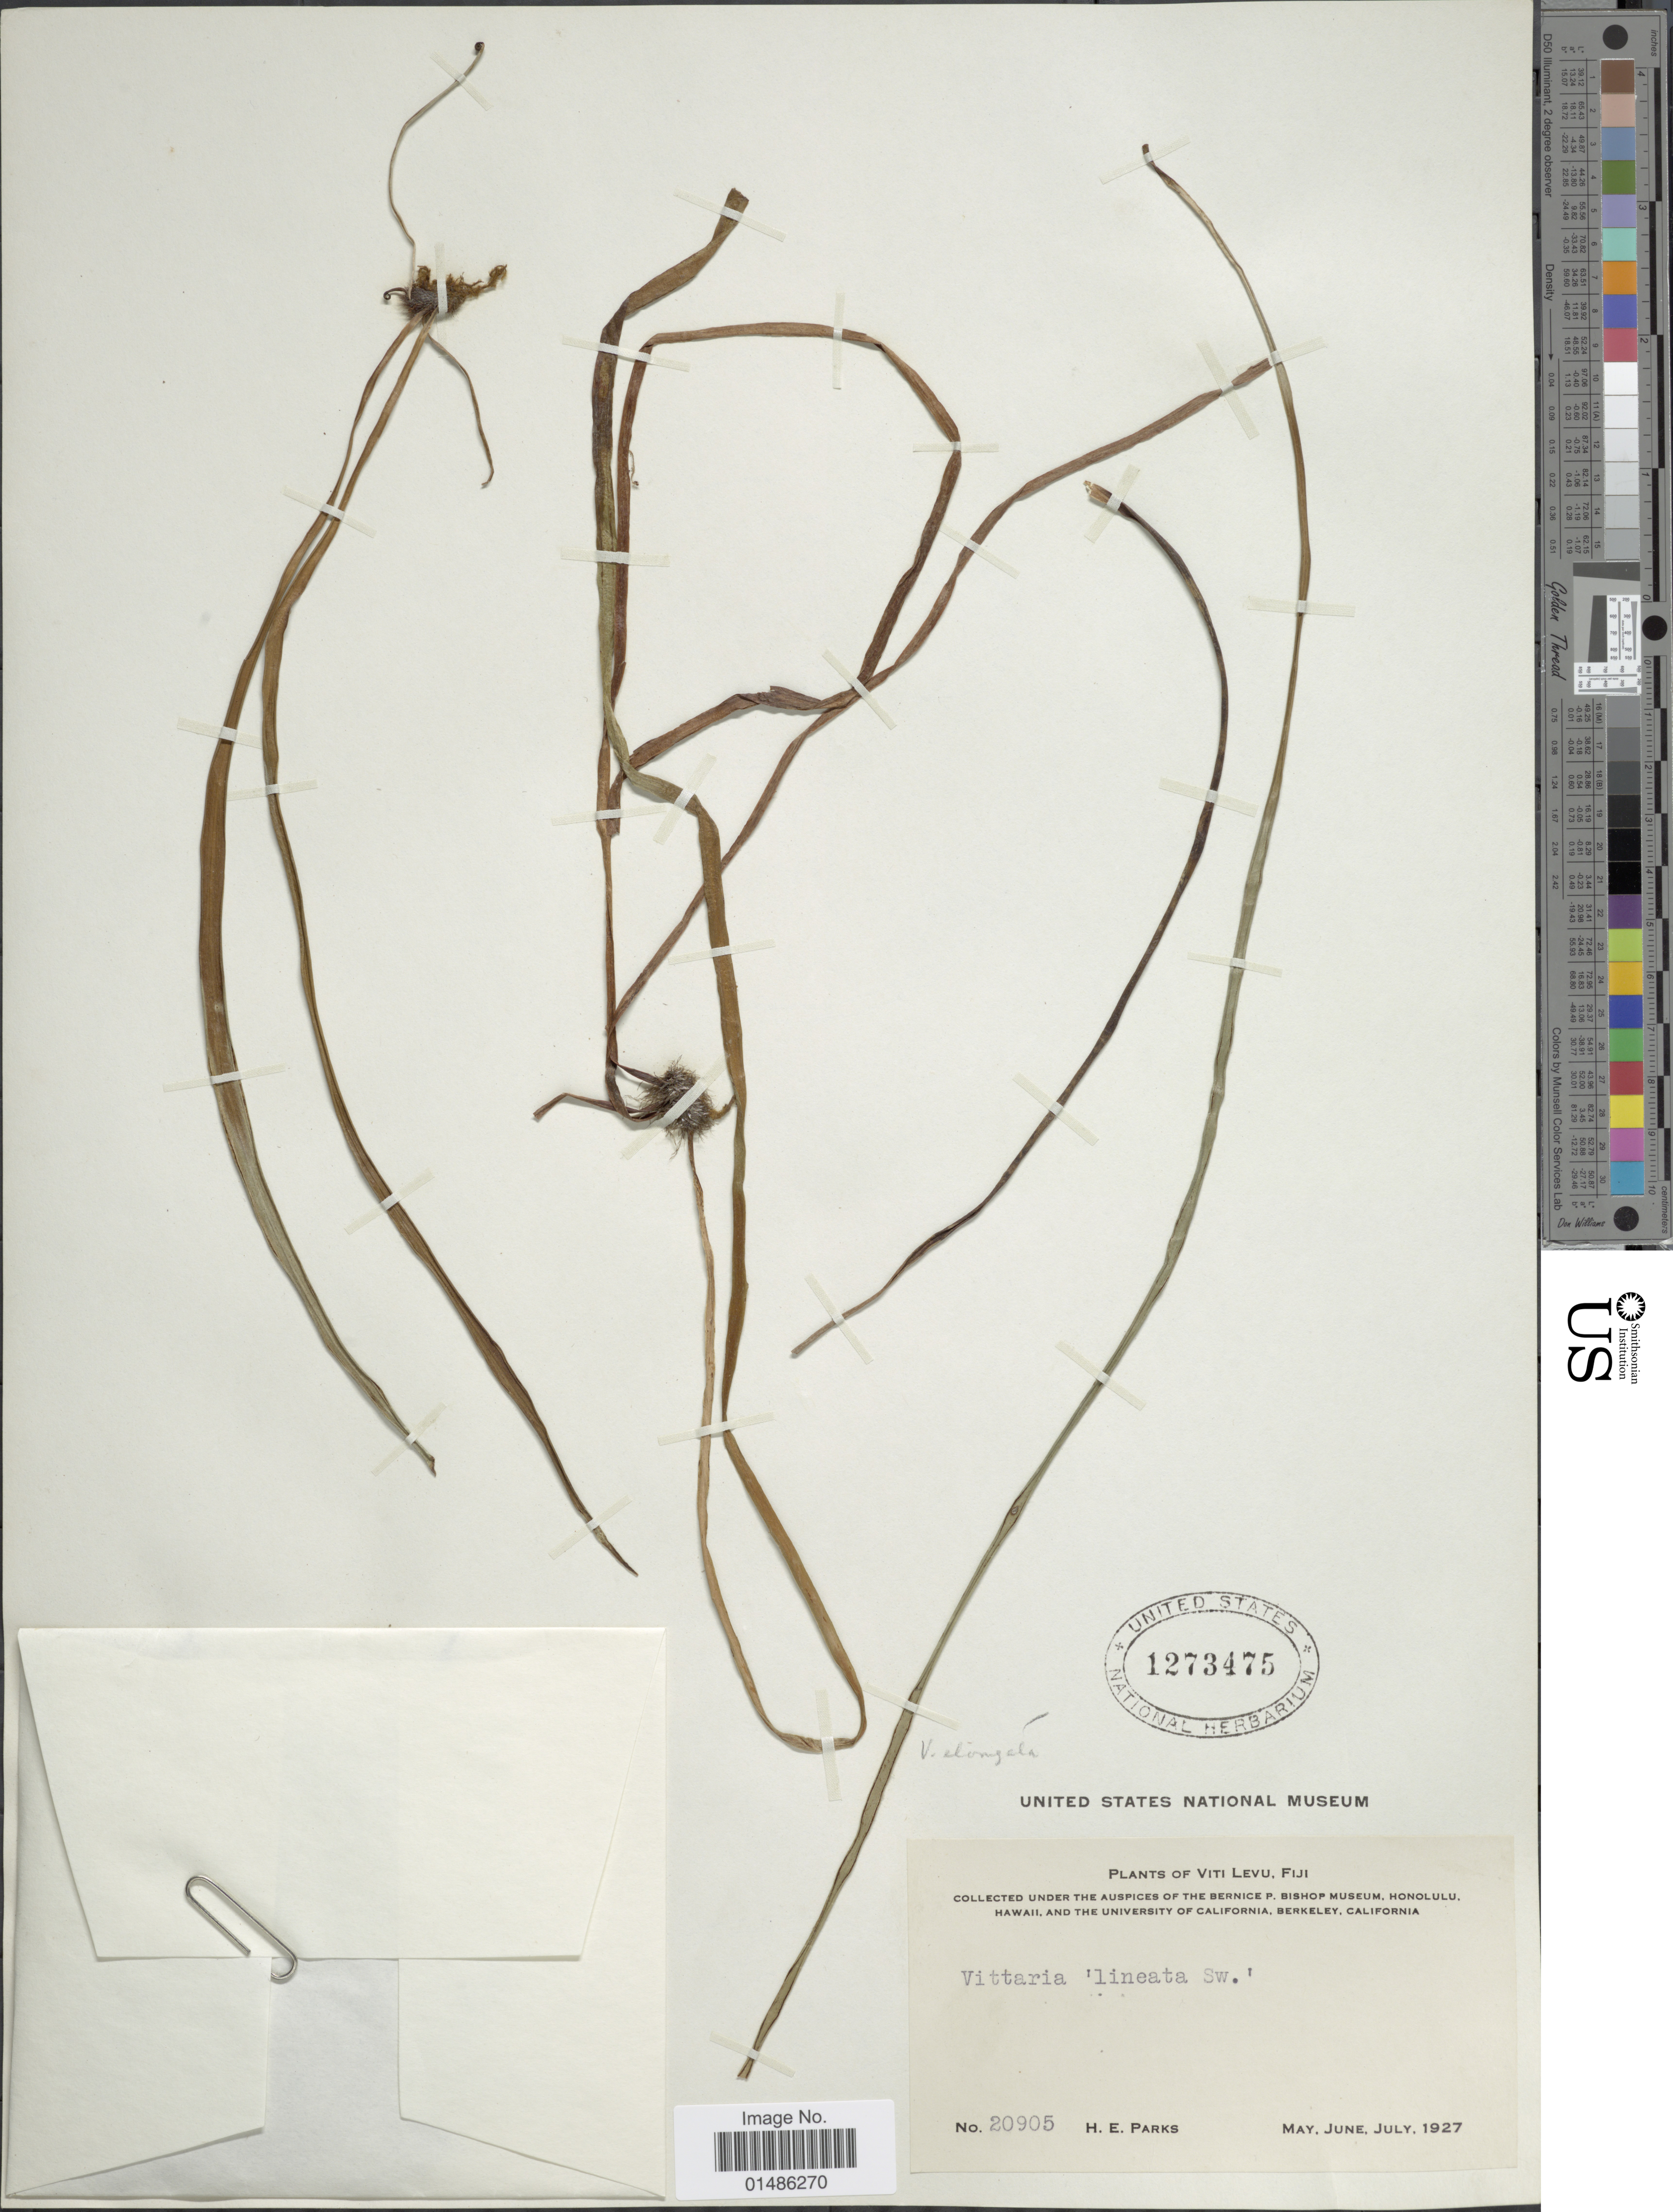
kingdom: Plantae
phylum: Tracheophyta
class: Polypodiopsida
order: Polypodiales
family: Pteridaceae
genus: Haplopteris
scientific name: Haplopteris elongata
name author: (Sw.) Crane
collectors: H. E. Parks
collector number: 20905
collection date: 1927-05/1927-07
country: Fiji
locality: Viti Levu.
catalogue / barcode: US 1273475